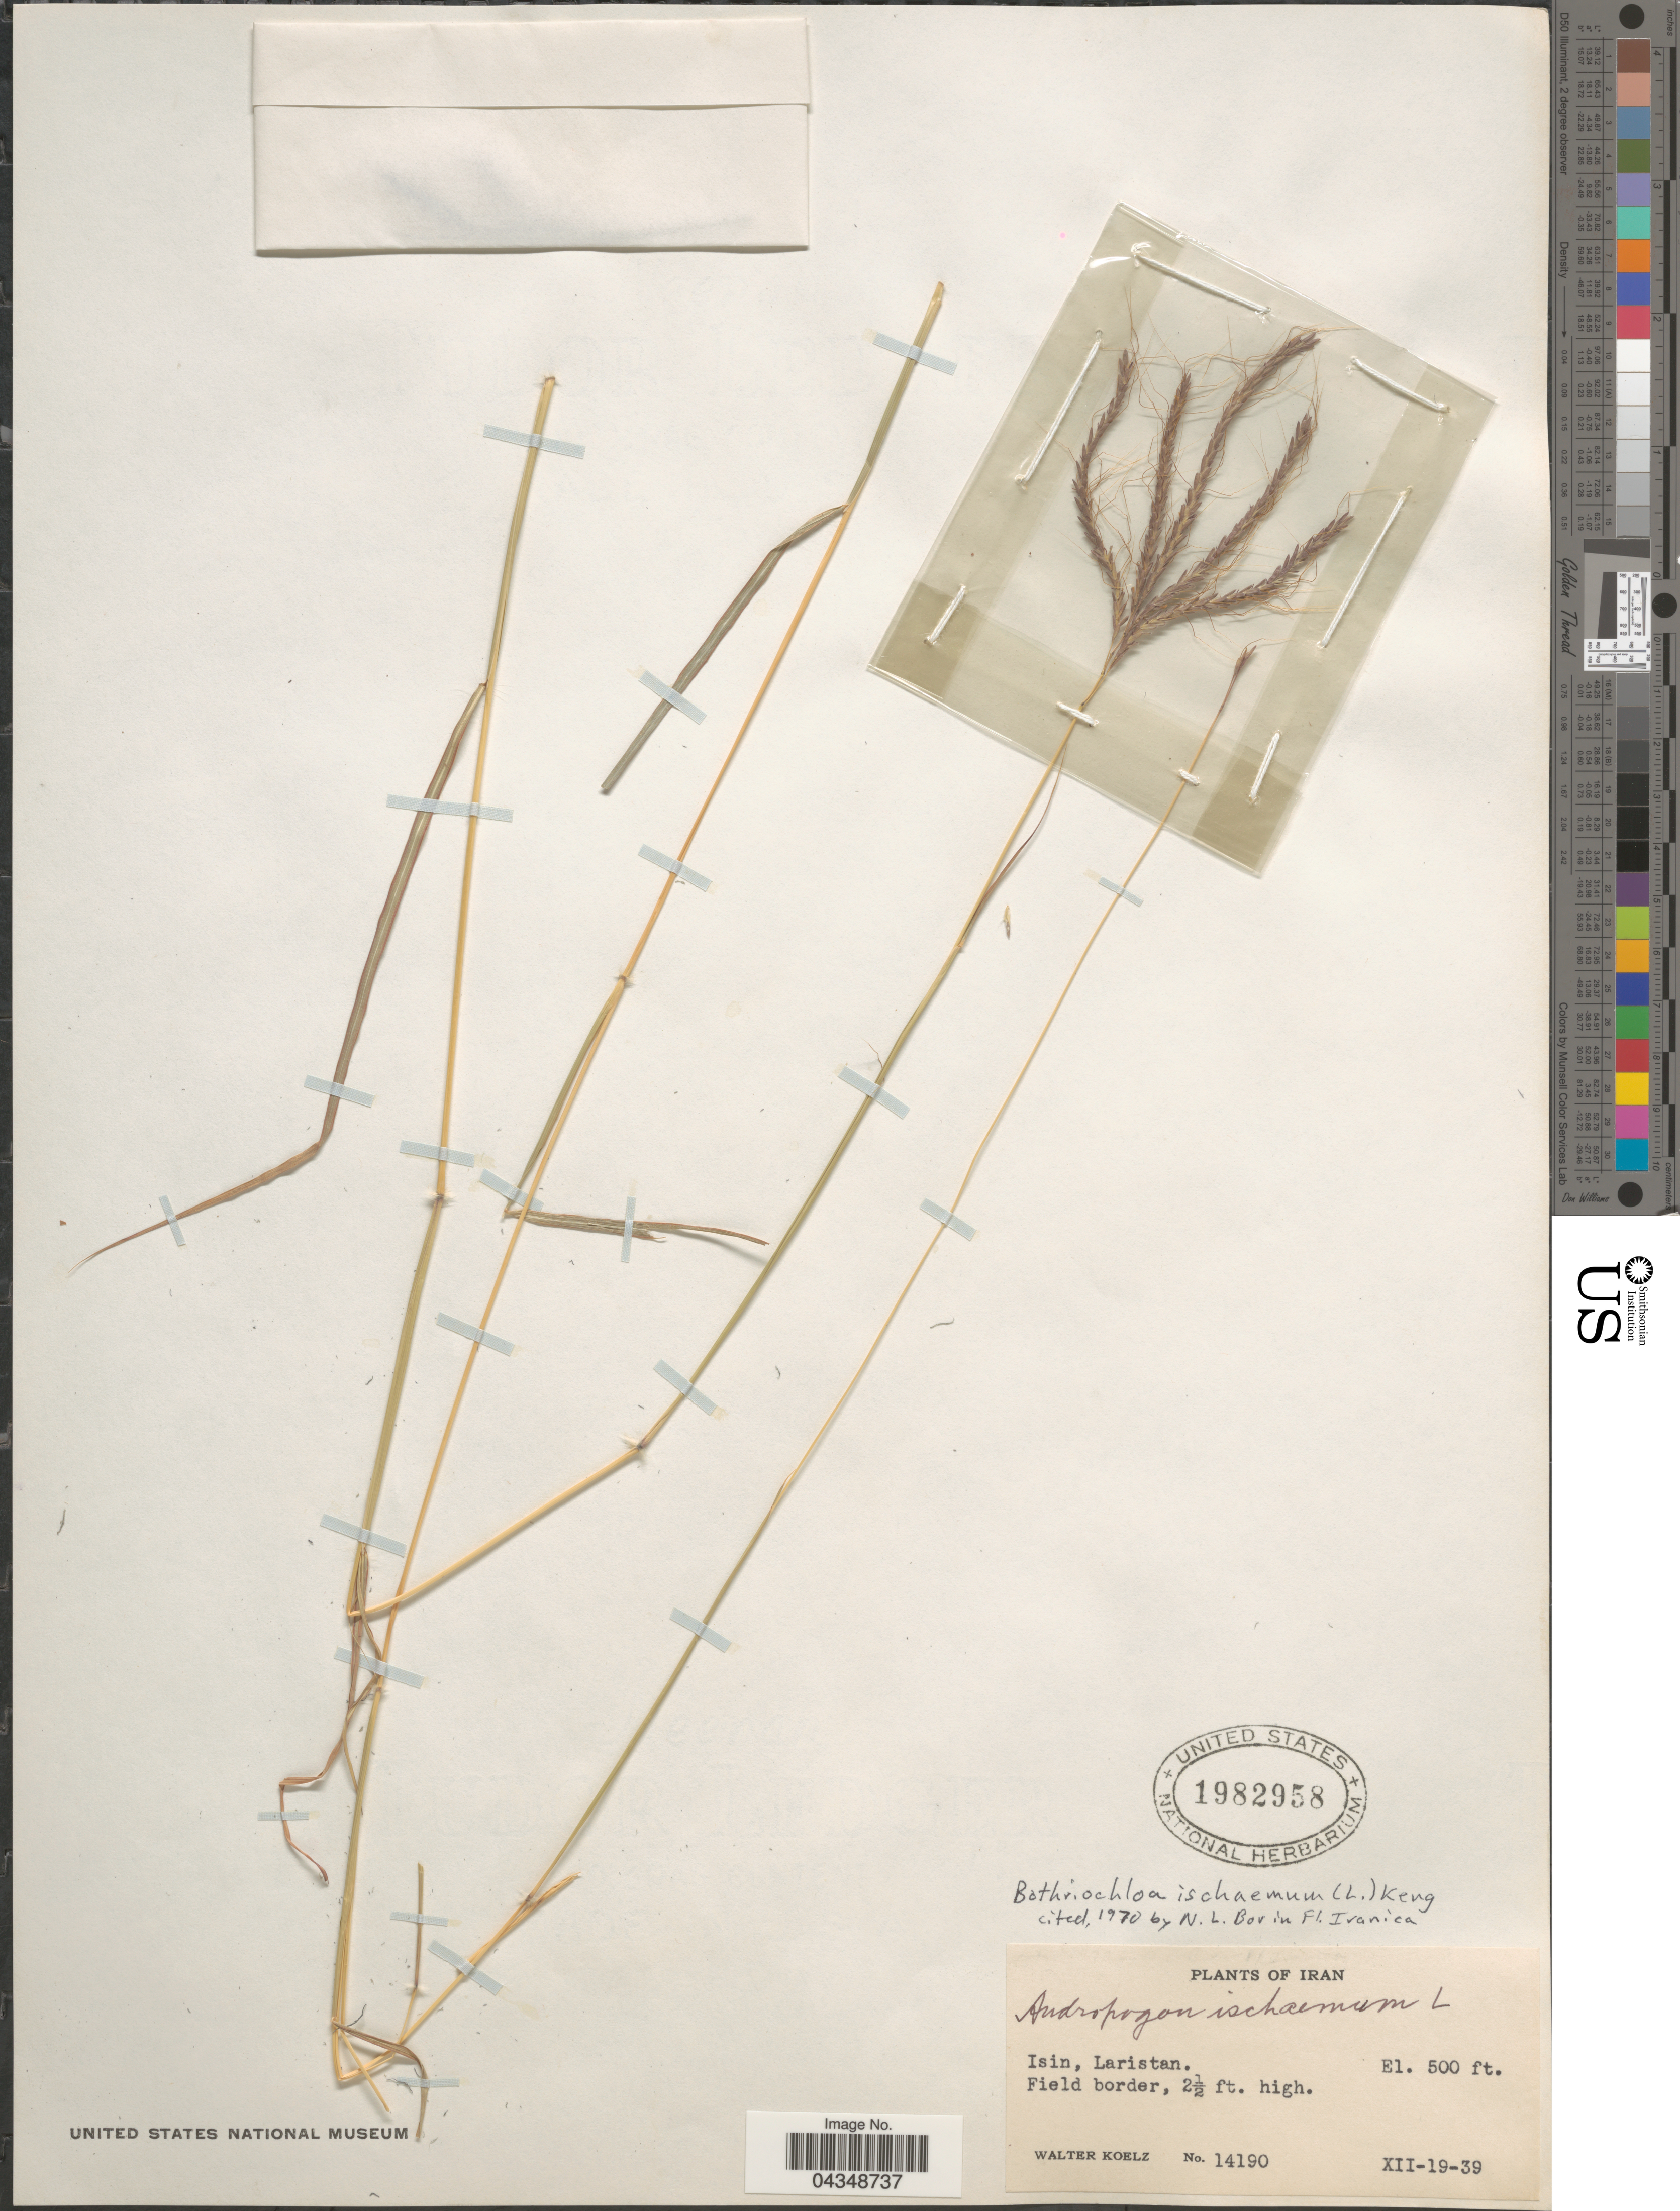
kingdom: Plantae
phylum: Tracheophyta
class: Liliopsida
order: Poales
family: Poaceae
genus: Bothriochloa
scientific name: Bothriochloa ischaemum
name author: (L.) Keng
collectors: W. N. Koelz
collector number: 14190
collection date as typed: Transcribed d/m/y: 19/12/39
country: Iran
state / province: Hormozgan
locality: Isin, Laristan.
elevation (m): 152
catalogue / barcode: US 1982958